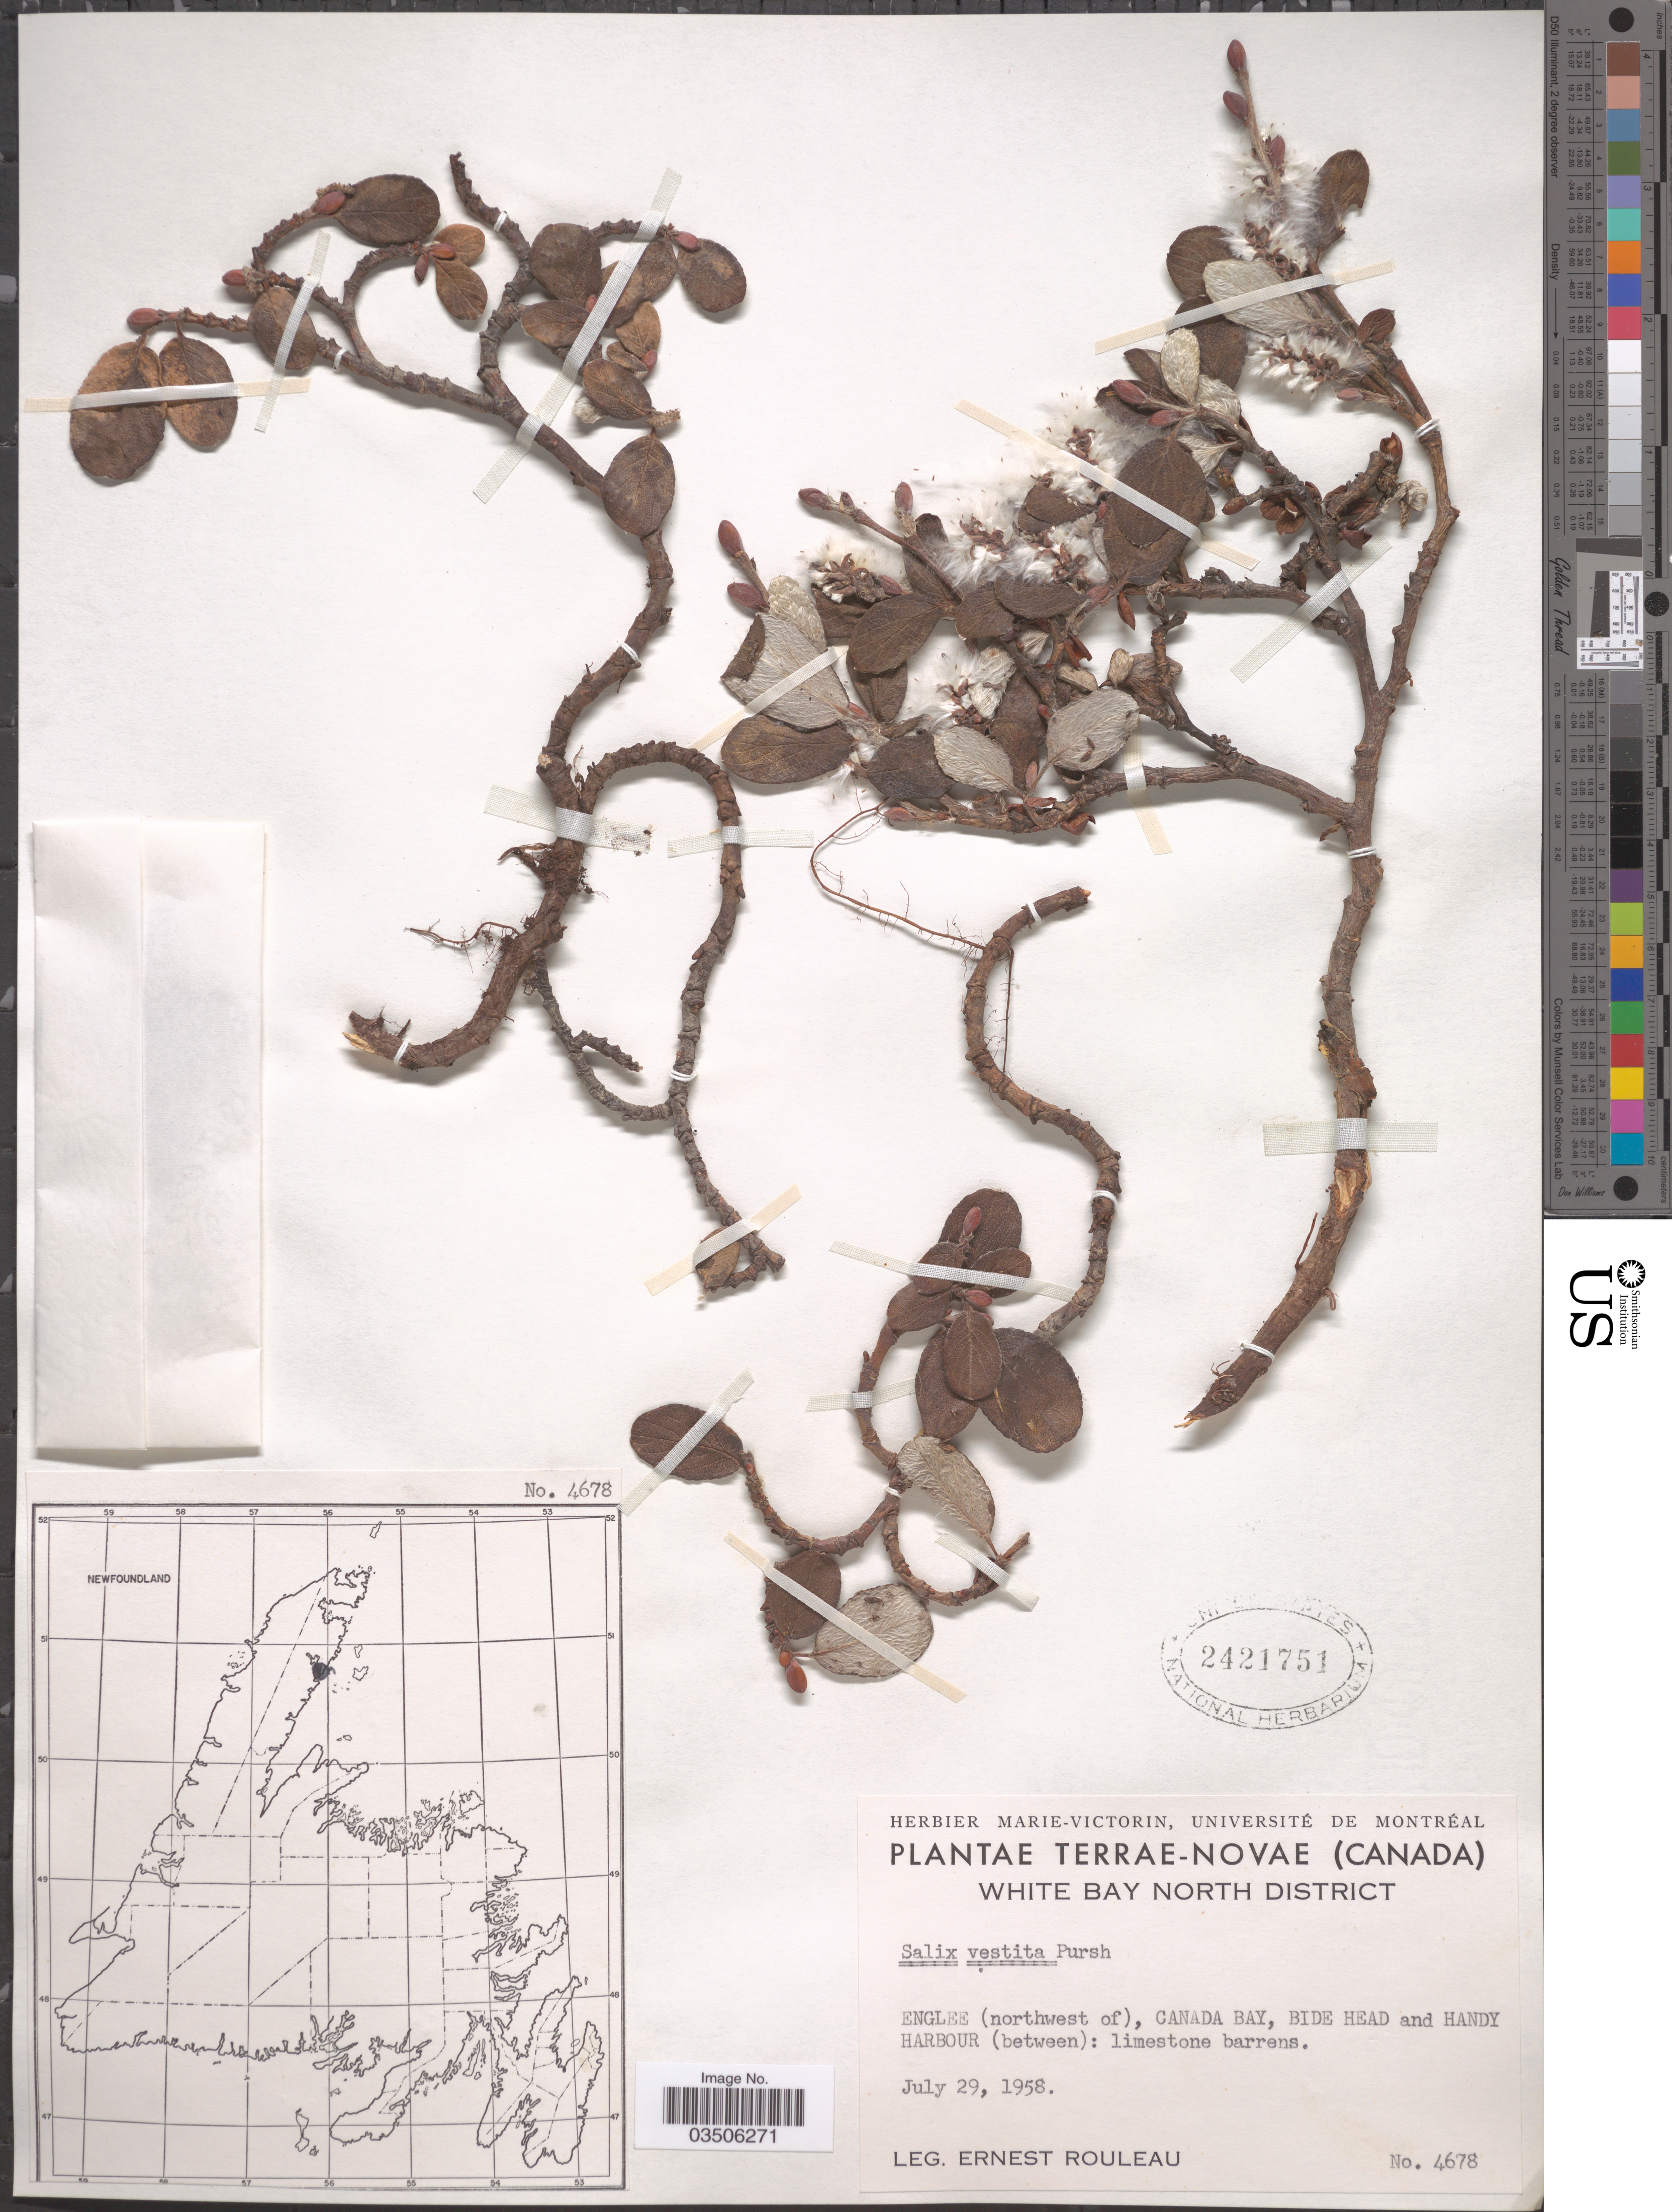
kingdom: Plantae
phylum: Tracheophyta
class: Magnoliopsida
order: Malpighiales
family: Salicaceae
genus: Salix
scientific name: Salix vestita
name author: Pursh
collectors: J. Rouleau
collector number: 4678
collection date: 1958-07-29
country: Canada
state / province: Newfoundland and Labrador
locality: Terrae-Novae. White Bay North District. Englee (northwest of), Canada Bay, Bide Head and Handy Harbour (between): limestone barrens.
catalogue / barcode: US 2421751